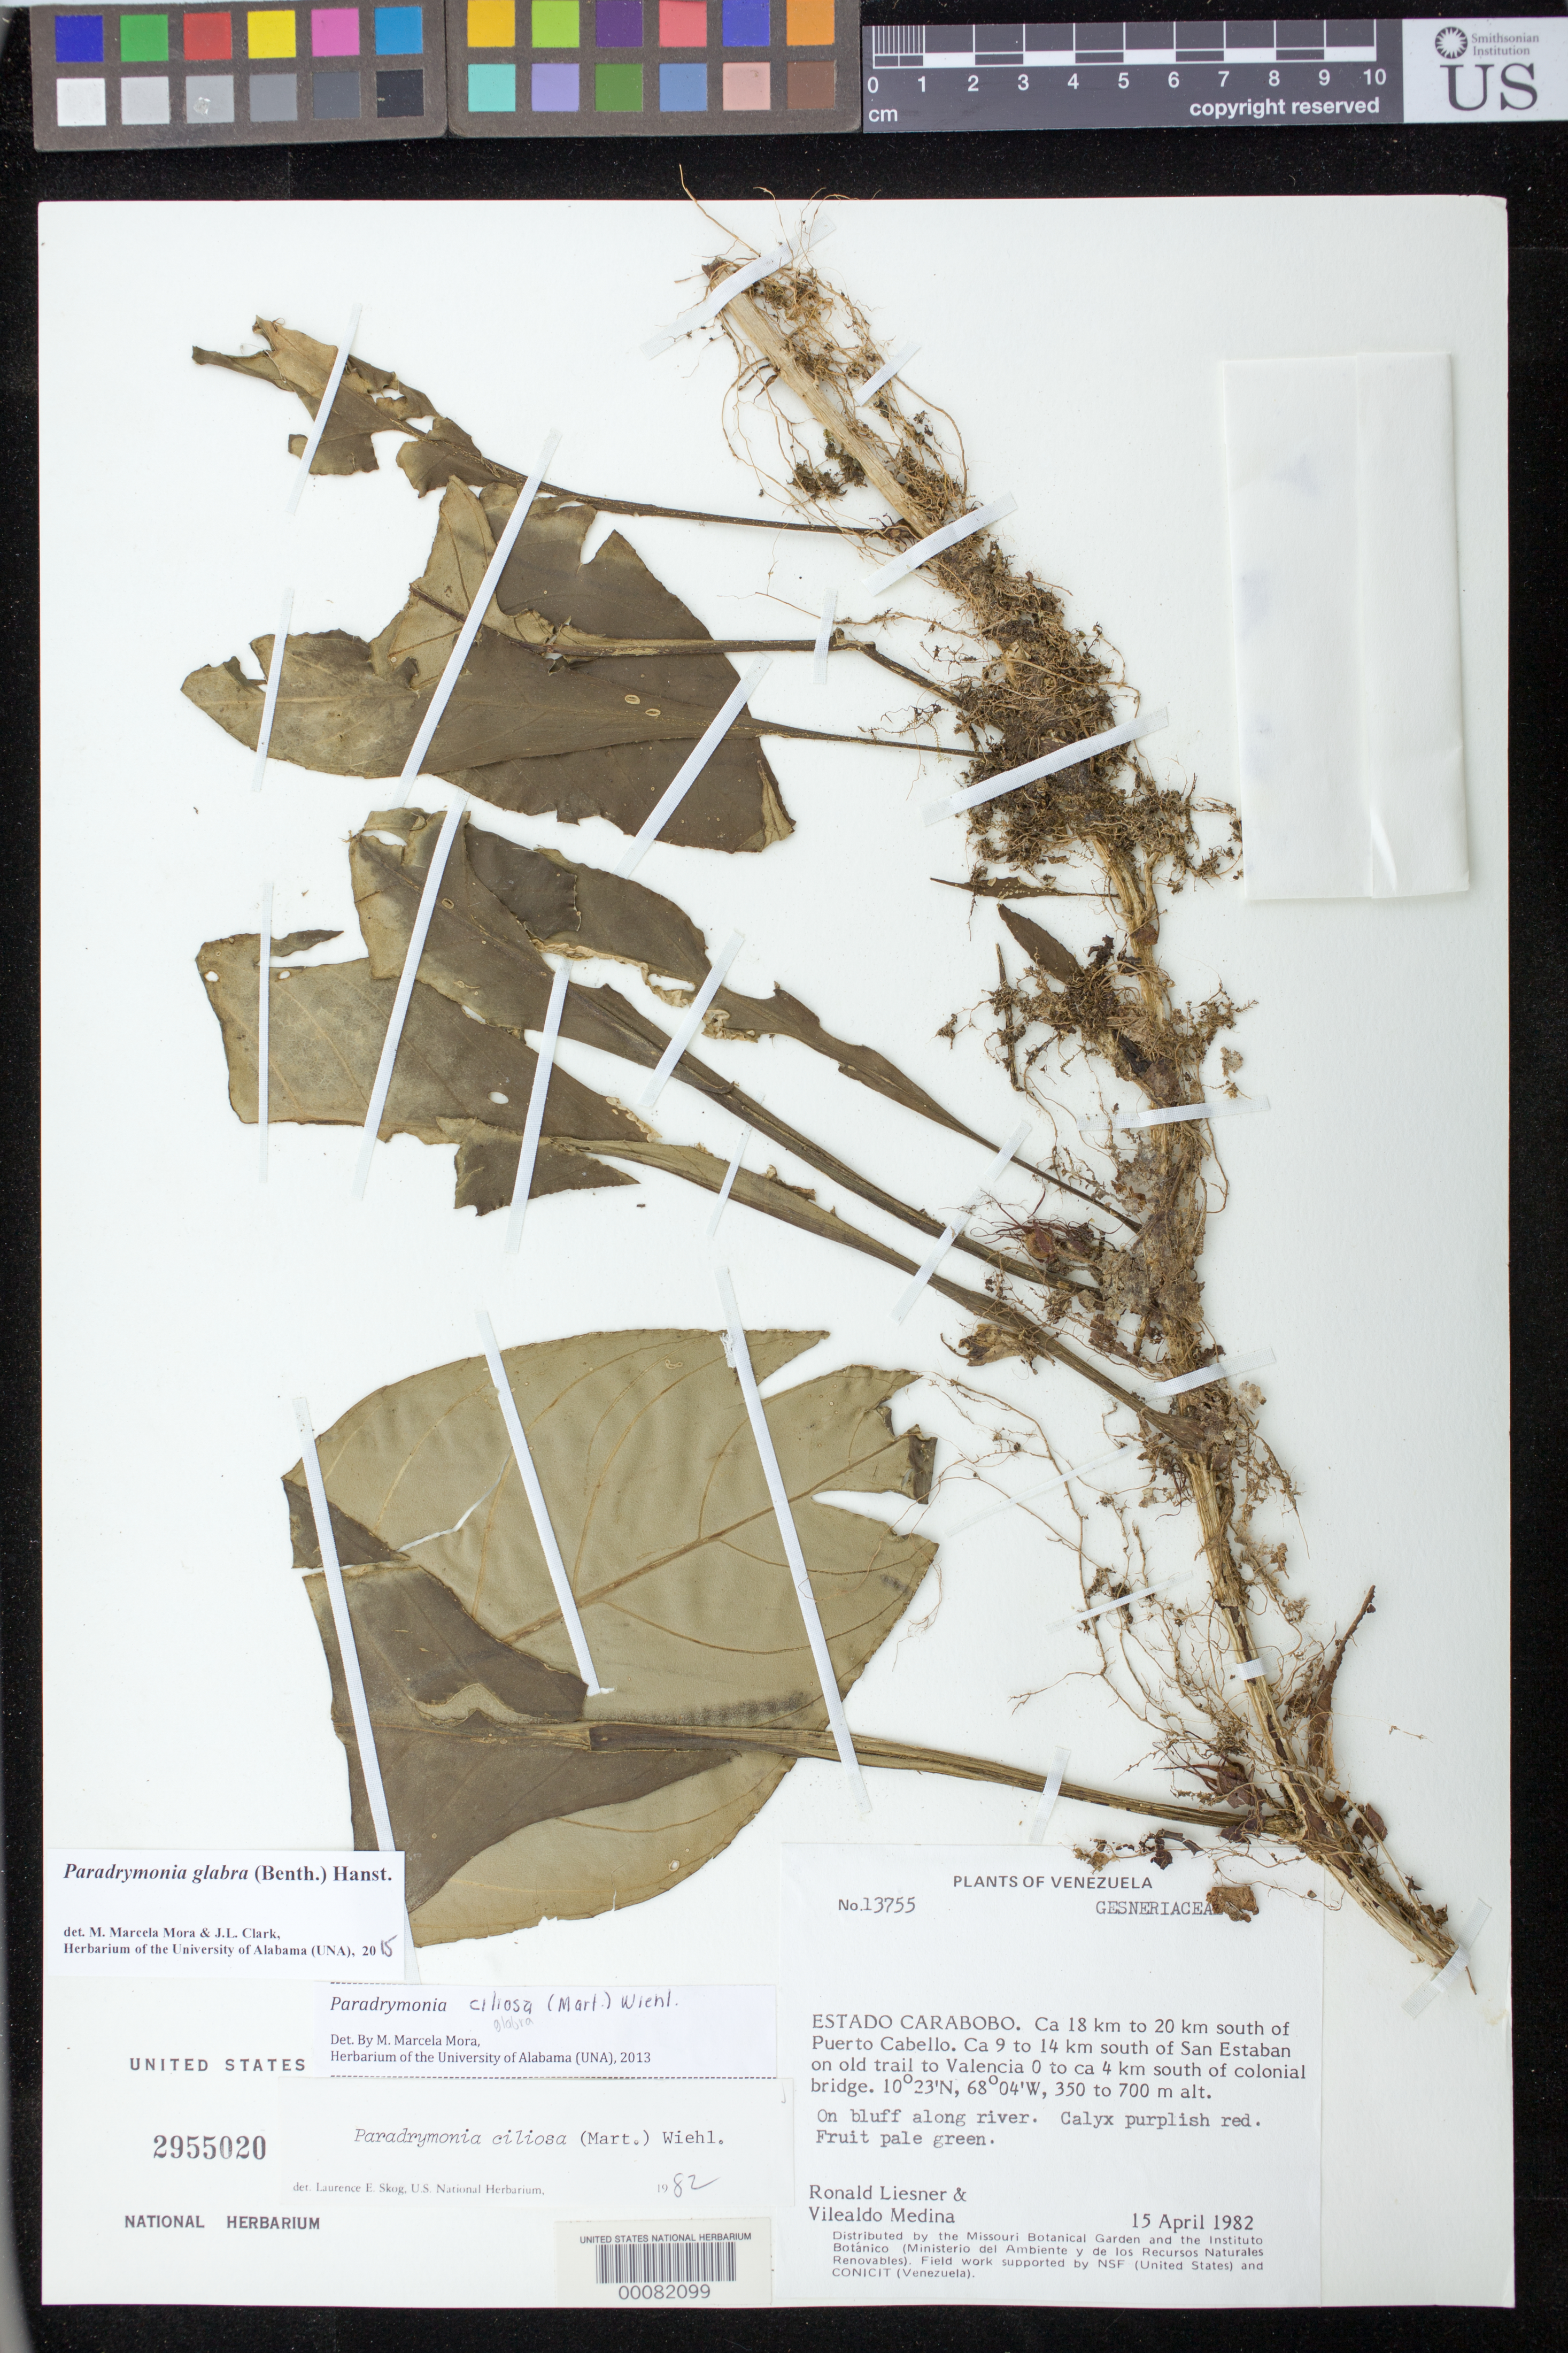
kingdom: Plantae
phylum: Tracheophyta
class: Magnoliopsida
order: Lamiales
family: Gesneriaceae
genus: Paradrymonia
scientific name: Paradrymonia glabra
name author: (Benth.) Hanst.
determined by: Mora, M. M.; Clark, J. L.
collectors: R. L. Liesner & V. Medina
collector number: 13755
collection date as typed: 15 Apr 1982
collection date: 1982-04-15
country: Venezuela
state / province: Carabobo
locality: About 18 - 20 km S of Puerto Cabello, about 9 - 14 km S of San Estaban on old trail to Valencia 0 -ca 4 km S of Col bridge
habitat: On bluff along river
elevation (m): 350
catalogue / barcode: US 2955020